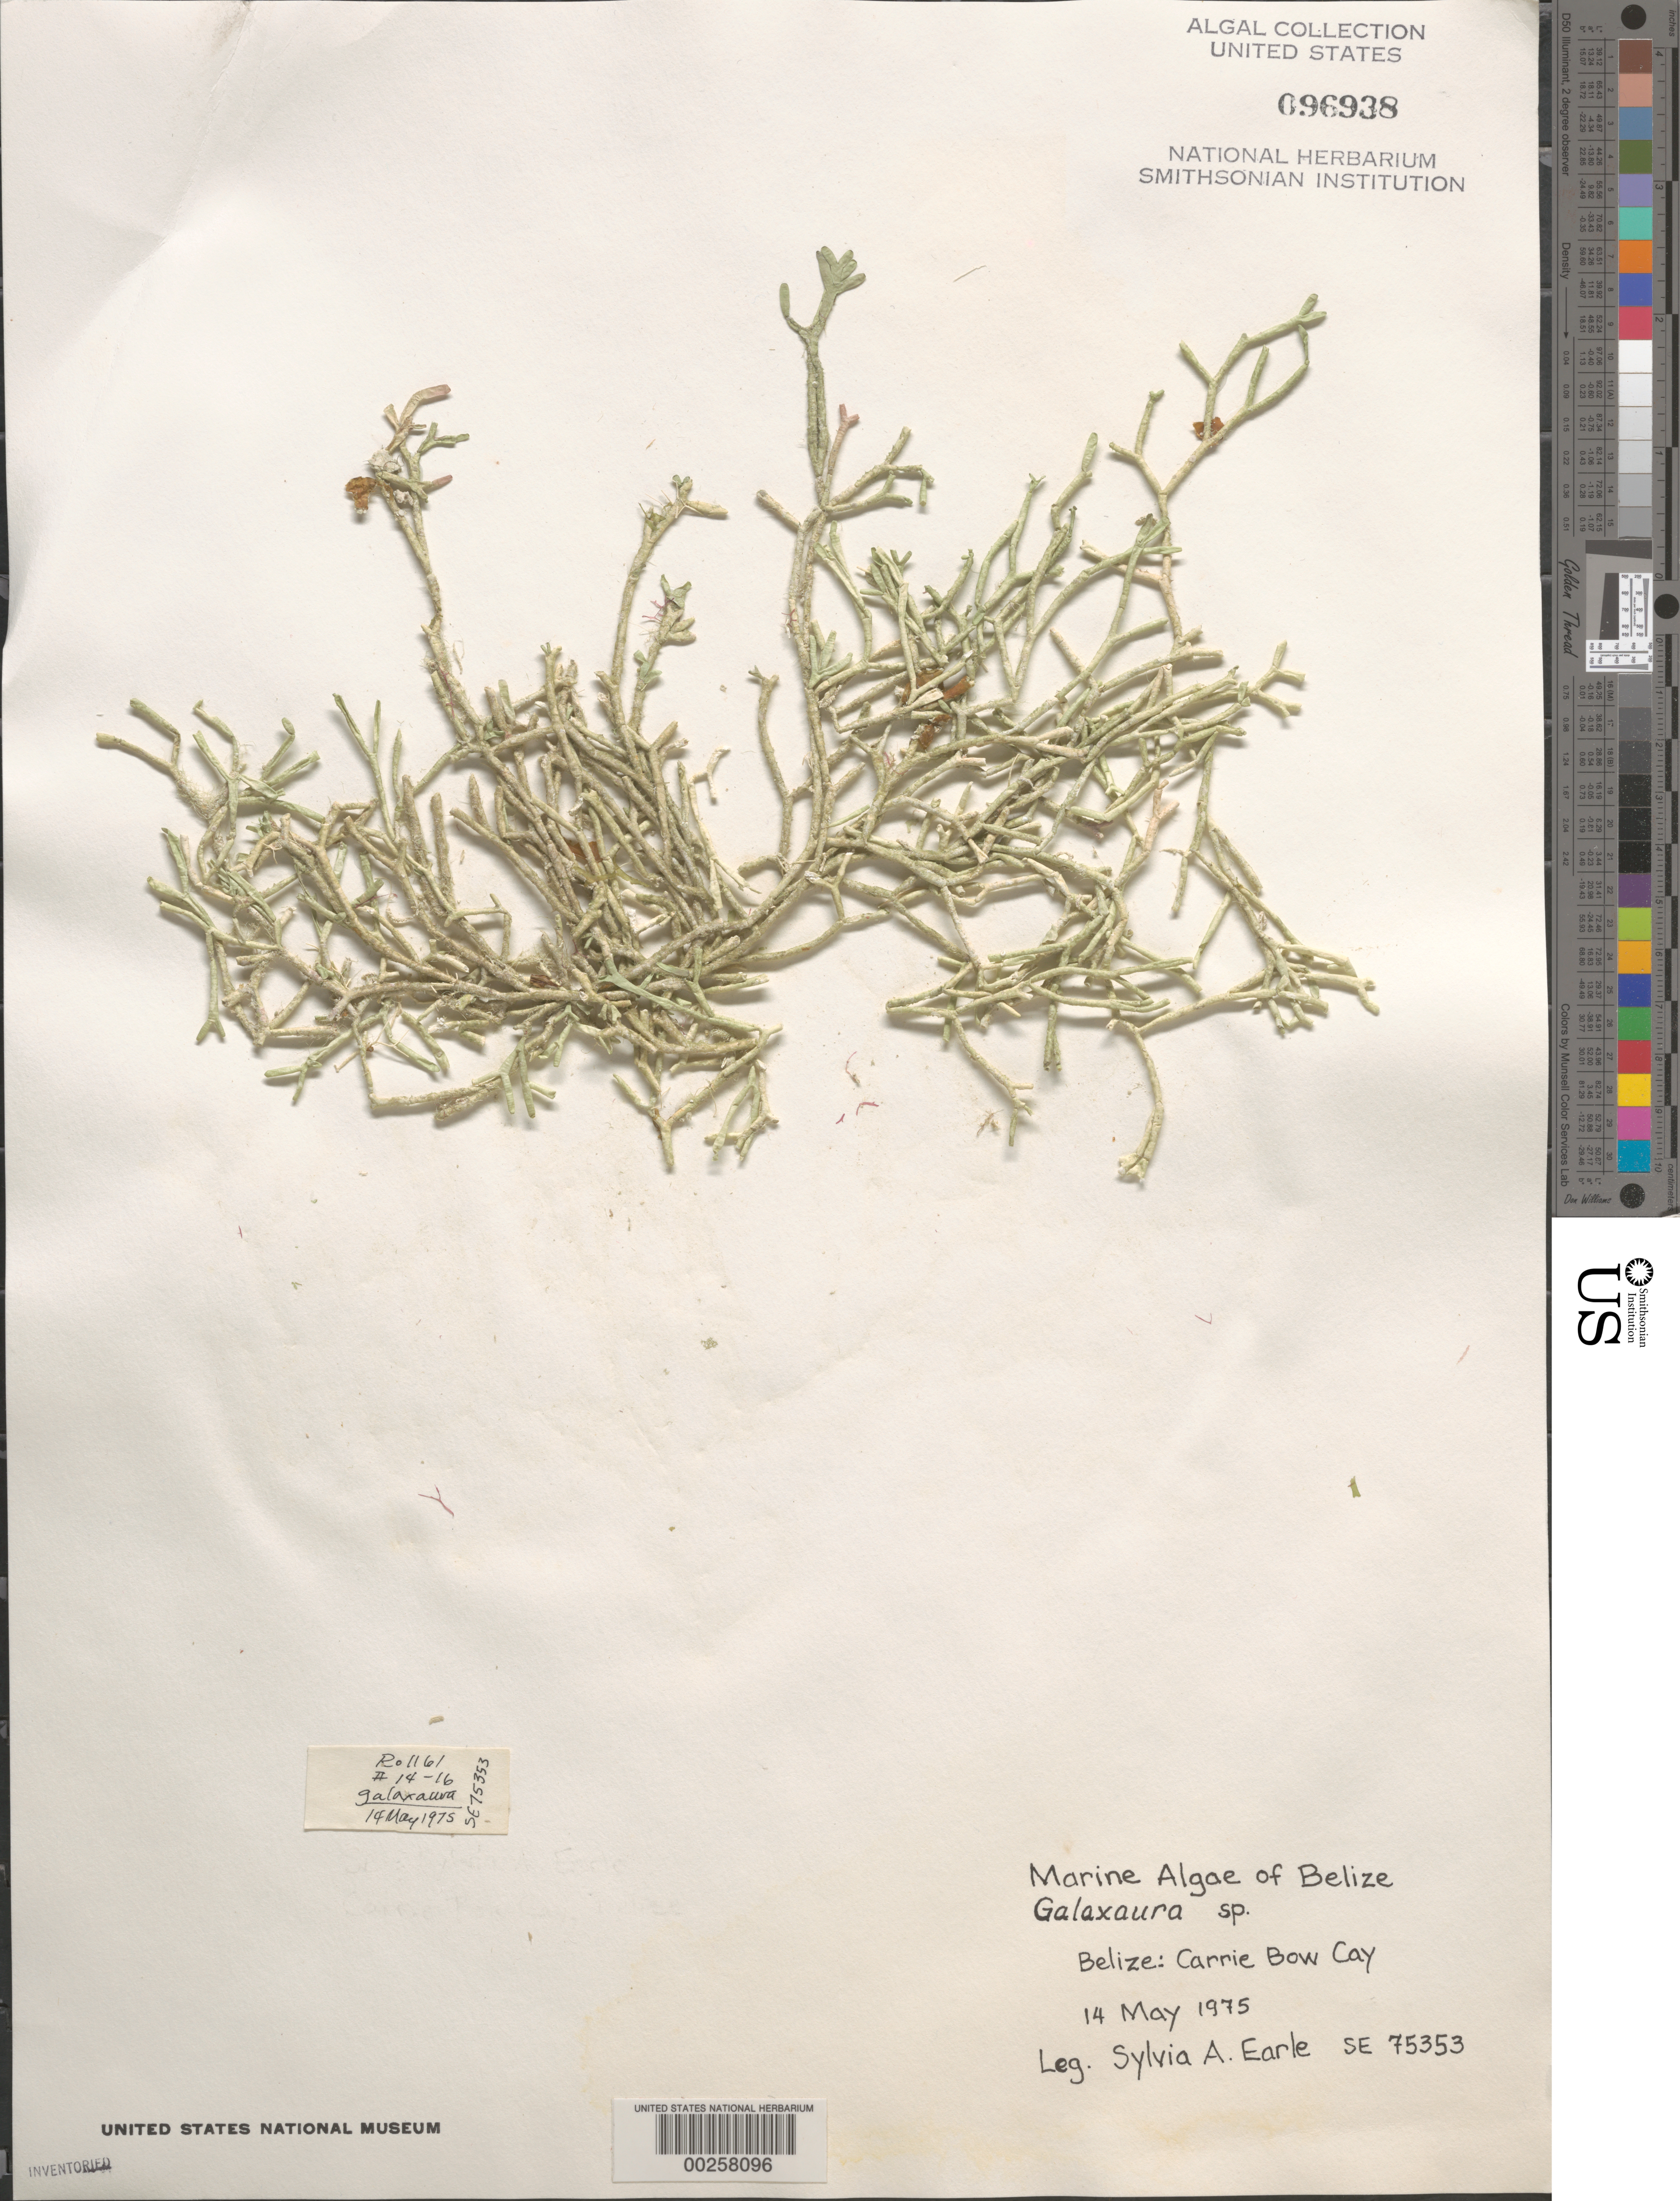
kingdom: Plantae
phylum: Rhodophyta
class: Florideophyceae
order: Nemaliales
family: Galaxauraceae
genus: Galaxaura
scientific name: Galaxaura sp.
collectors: S. A. Earle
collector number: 75353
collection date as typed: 14 May 1975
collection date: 1975-05-14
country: Belize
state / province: Stann Creek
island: Carrie Bow Cay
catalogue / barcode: US 96938